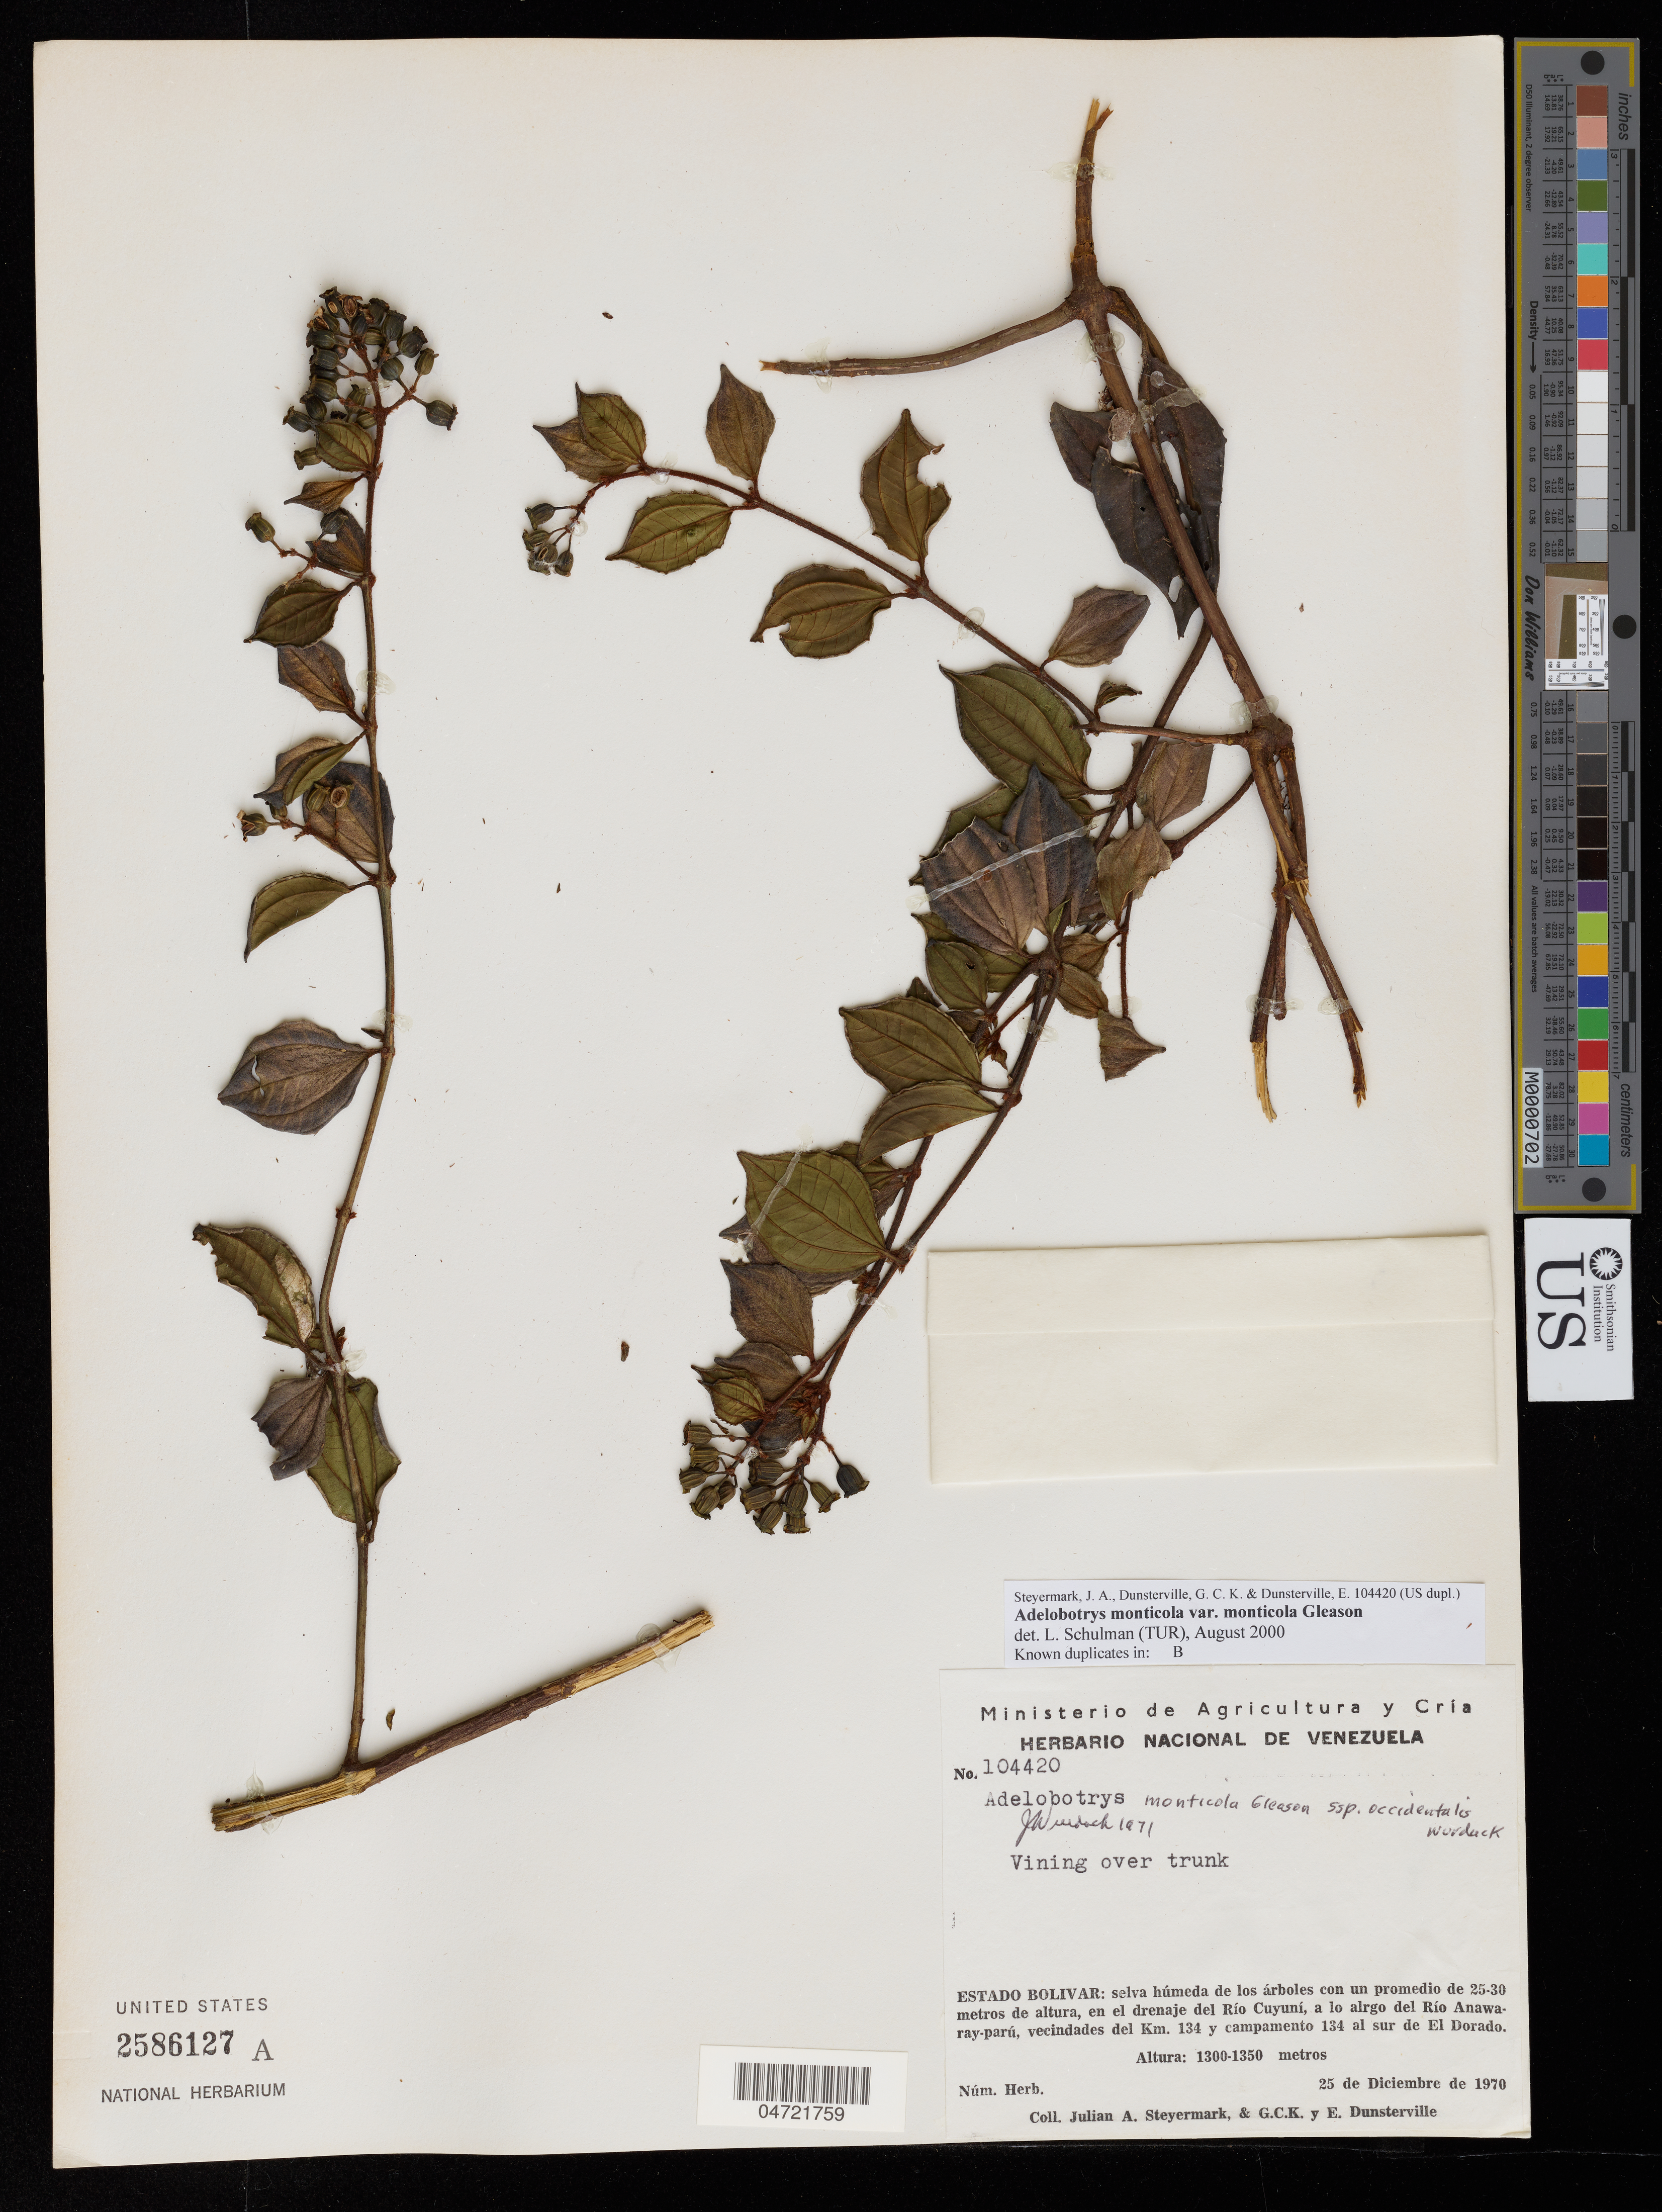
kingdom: Plantae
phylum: Tracheophyta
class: Magnoliopsida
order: Myrtales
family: Melastomataceae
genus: Adelobotrys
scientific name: Adelobotrys monticola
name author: Gleason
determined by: Schulman, Leif, (TUR), University of Turku (FINLAND)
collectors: J. Steyermark, G. C. K. Dunsterville & E. Dunsterville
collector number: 104420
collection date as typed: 25-Dec-70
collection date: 1970-12-25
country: Venezuela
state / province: Bolívar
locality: Río Cuyuní drainage, Río Anawaray-parú, vic. del km. 134 y campamento 134 S of El Dorado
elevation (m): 1300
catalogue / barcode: US 2586127A